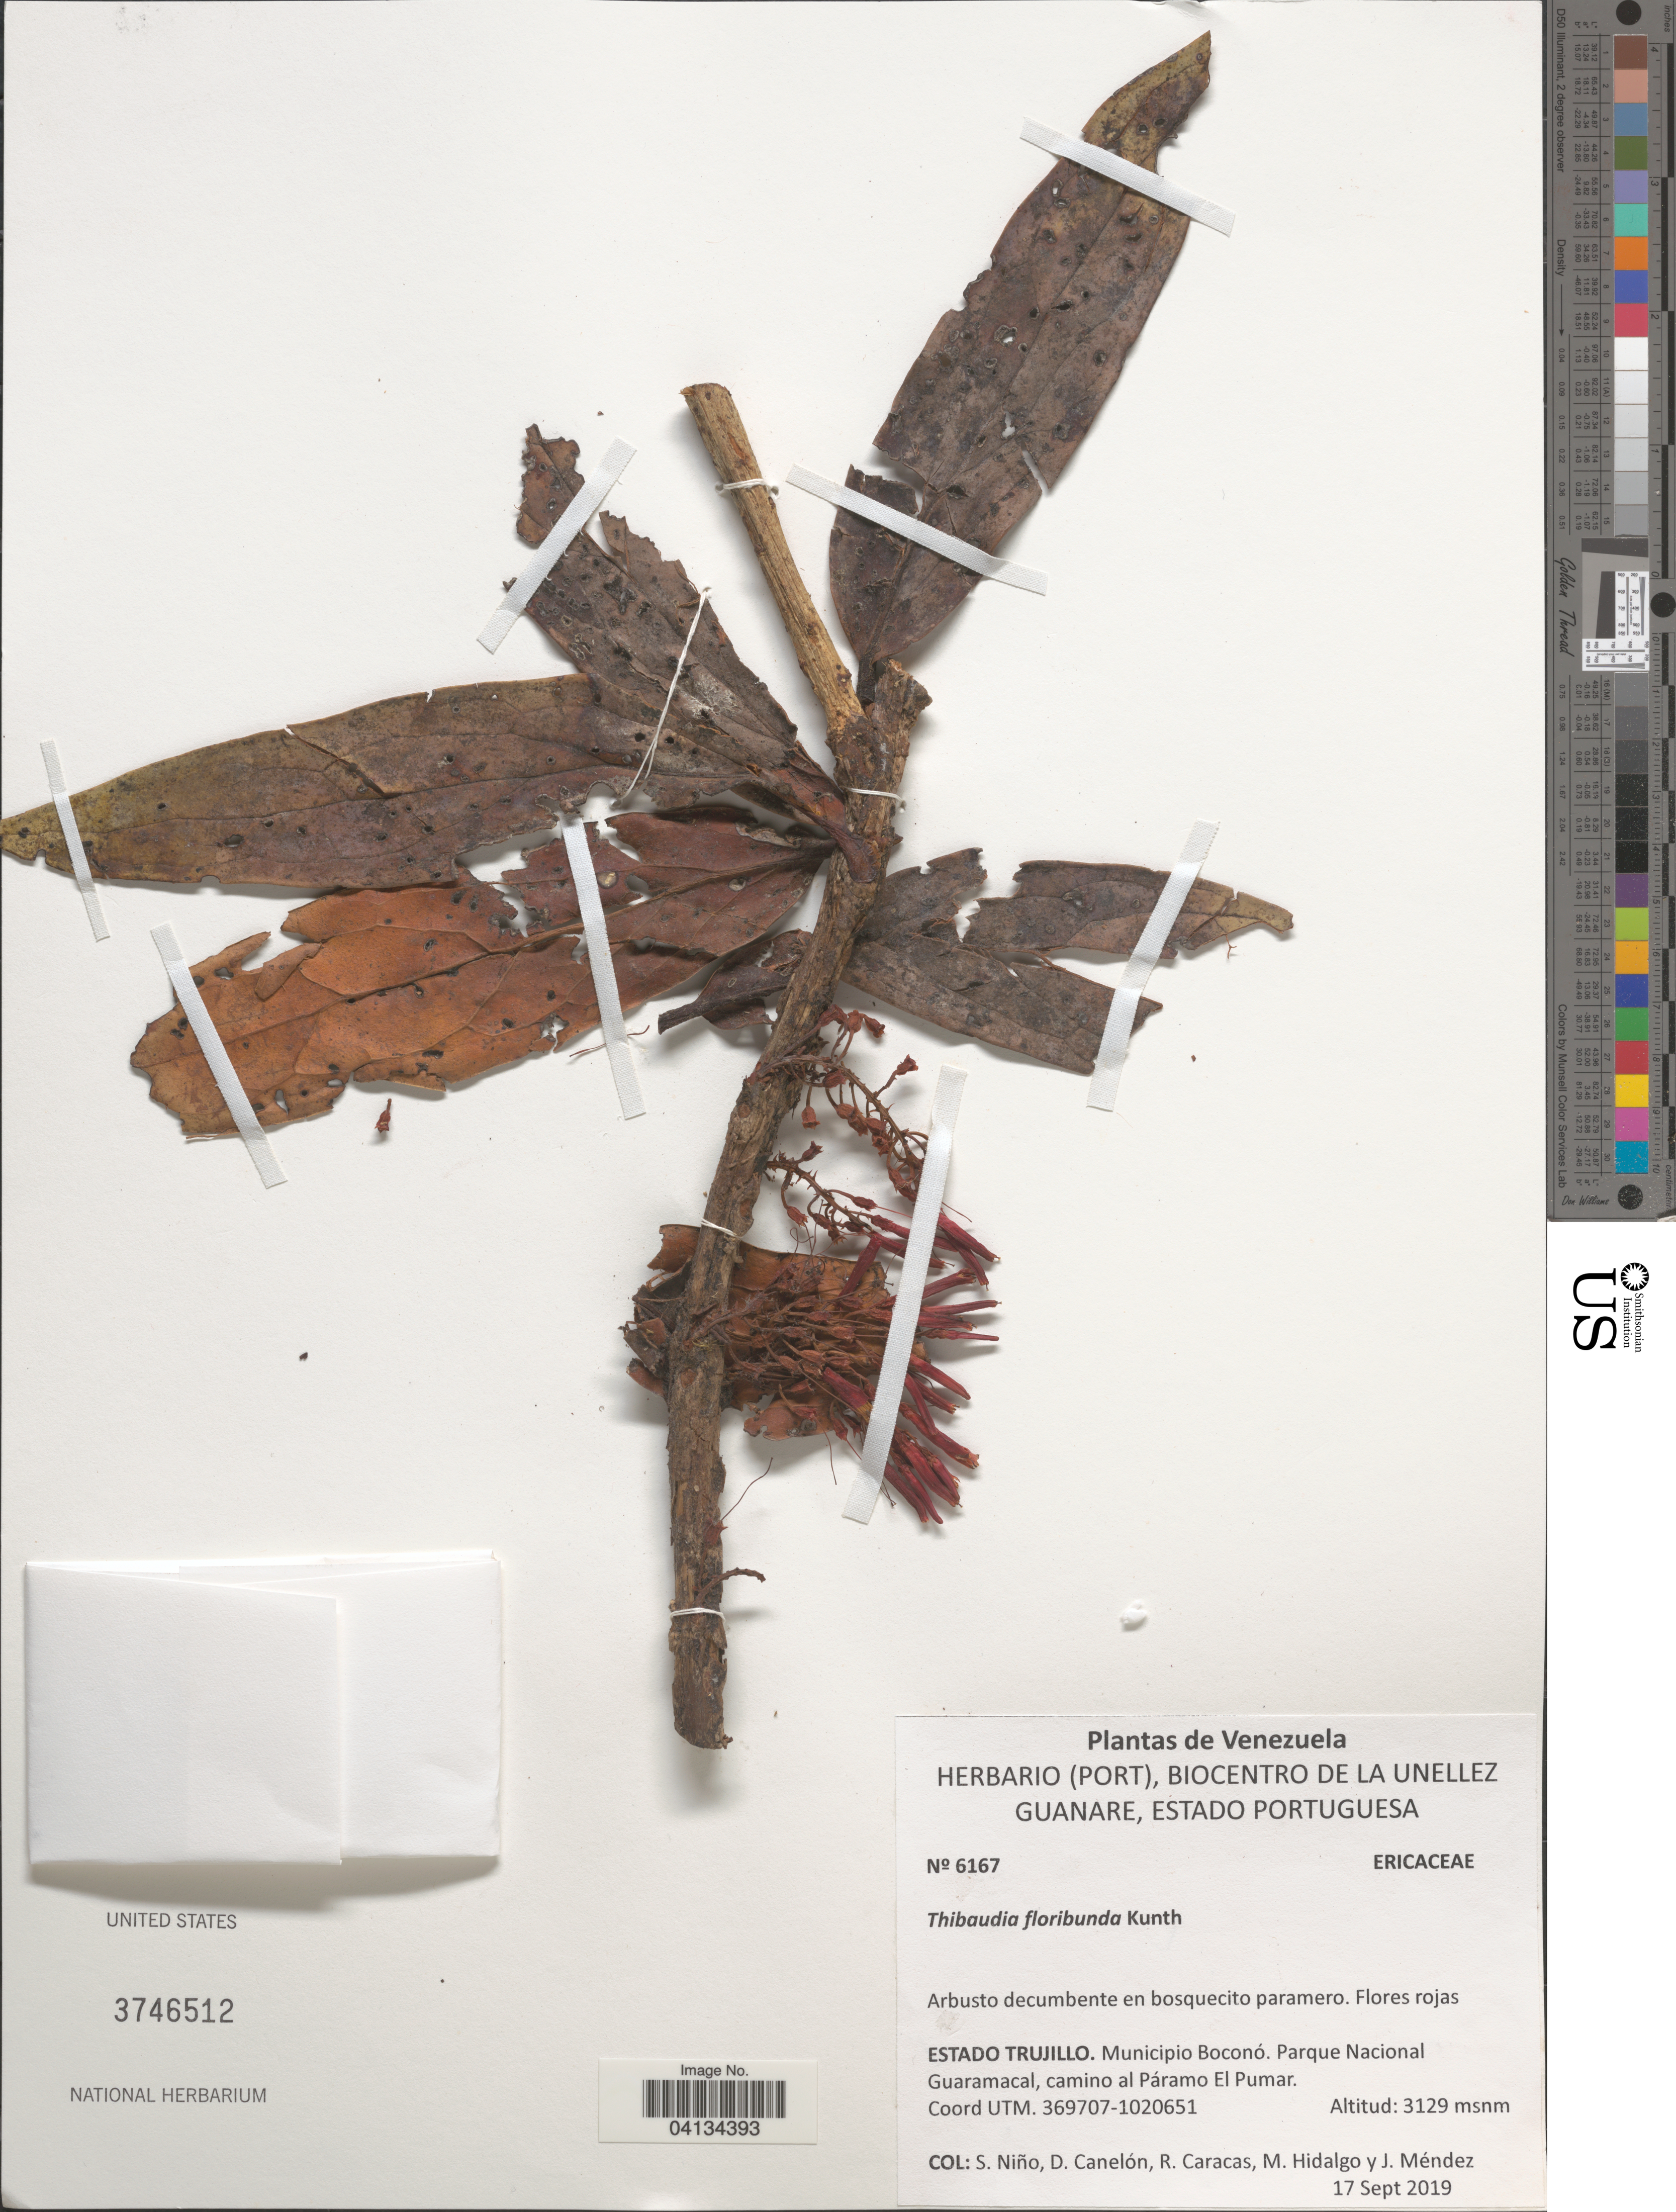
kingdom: Plantae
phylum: Tracheophyta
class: Magnoliopsida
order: Ericales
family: Ericaceae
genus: Thibaudia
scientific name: Thibaudia floribunda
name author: Kunth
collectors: S. M. Niño, D. Canelón, R. Caracas, M. Hidalgo & J. Mendez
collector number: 6167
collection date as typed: Transcribed d/m/y: 17/9/2019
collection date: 2019-09-17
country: Venezuela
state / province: Trujillo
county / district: Boconó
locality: Parque Nacional Guaramacal, camino al Páramo El Pumar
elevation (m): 3129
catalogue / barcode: US 3746512